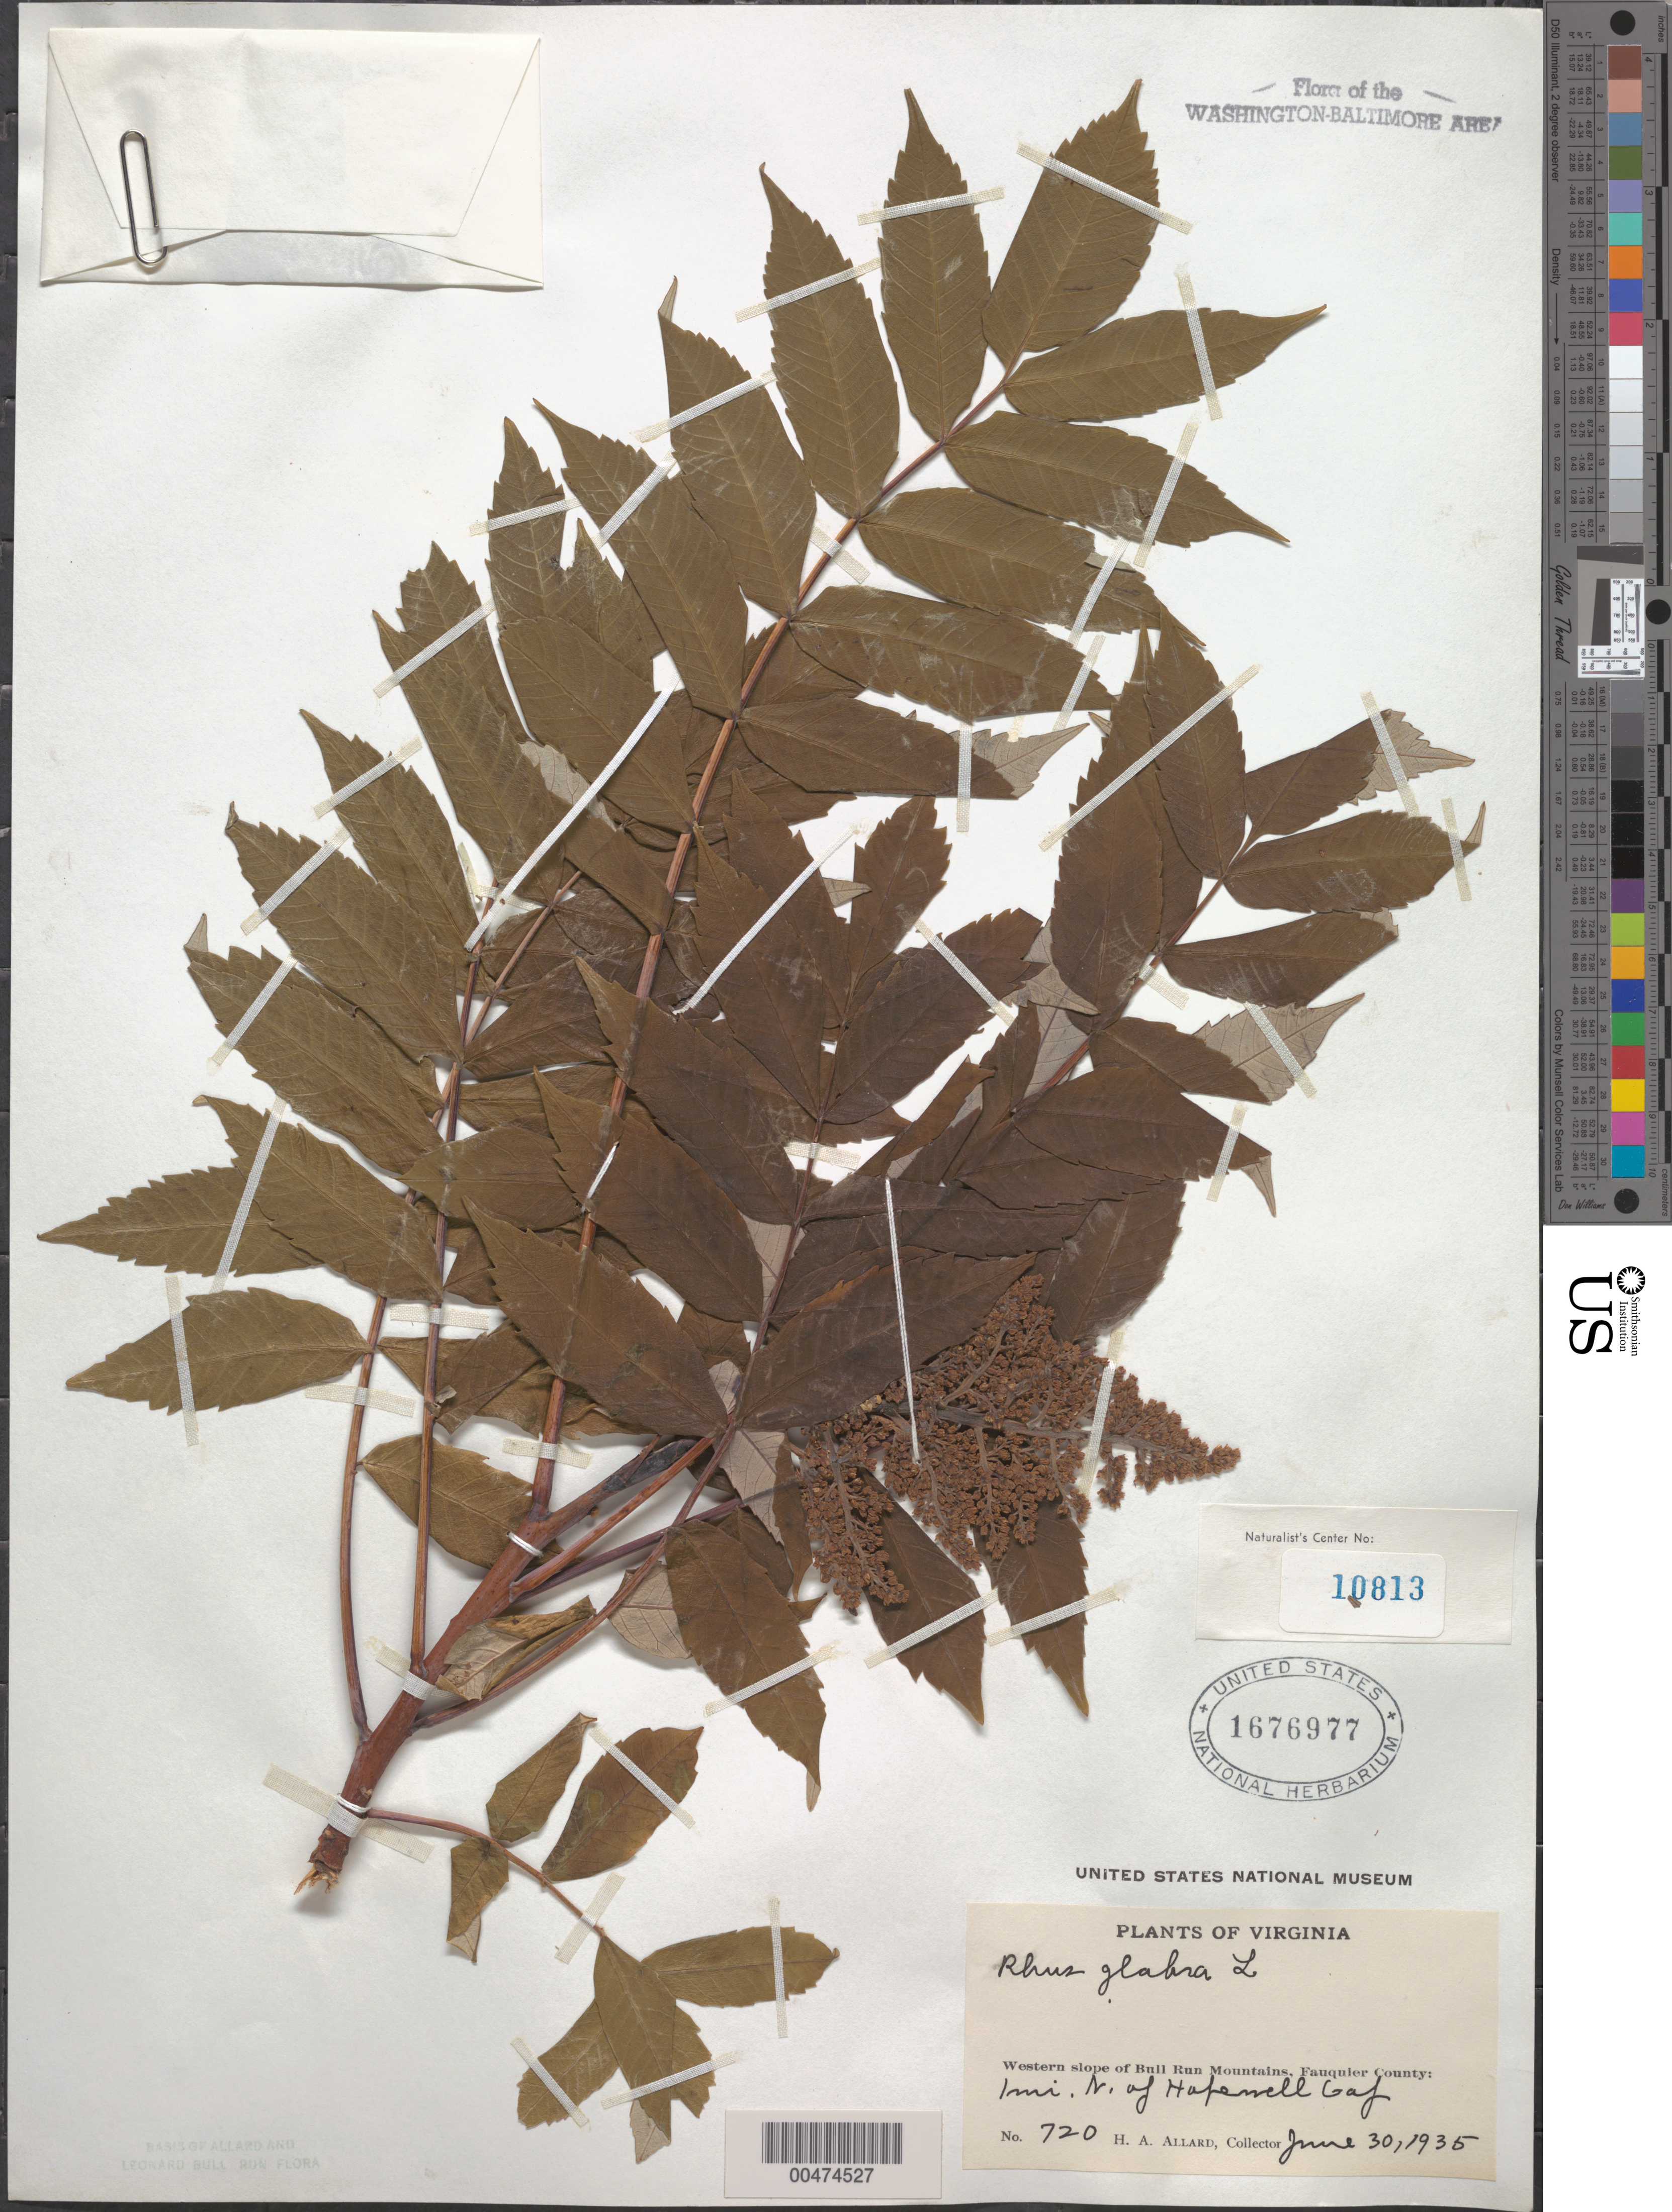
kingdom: Plantae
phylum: Tracheophyta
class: Magnoliopsida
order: Sapindales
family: Anacardiaceae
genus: Rhus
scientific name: Rhus glabra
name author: L.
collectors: H. A. Allard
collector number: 720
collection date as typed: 30 Jun 1935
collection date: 1935-06-30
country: United States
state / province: Virginia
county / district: Fauquier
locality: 1 mi. N of Hopewell Gap, west slope of Bull Run Mts. Bull Run Mts.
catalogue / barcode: US 1676977